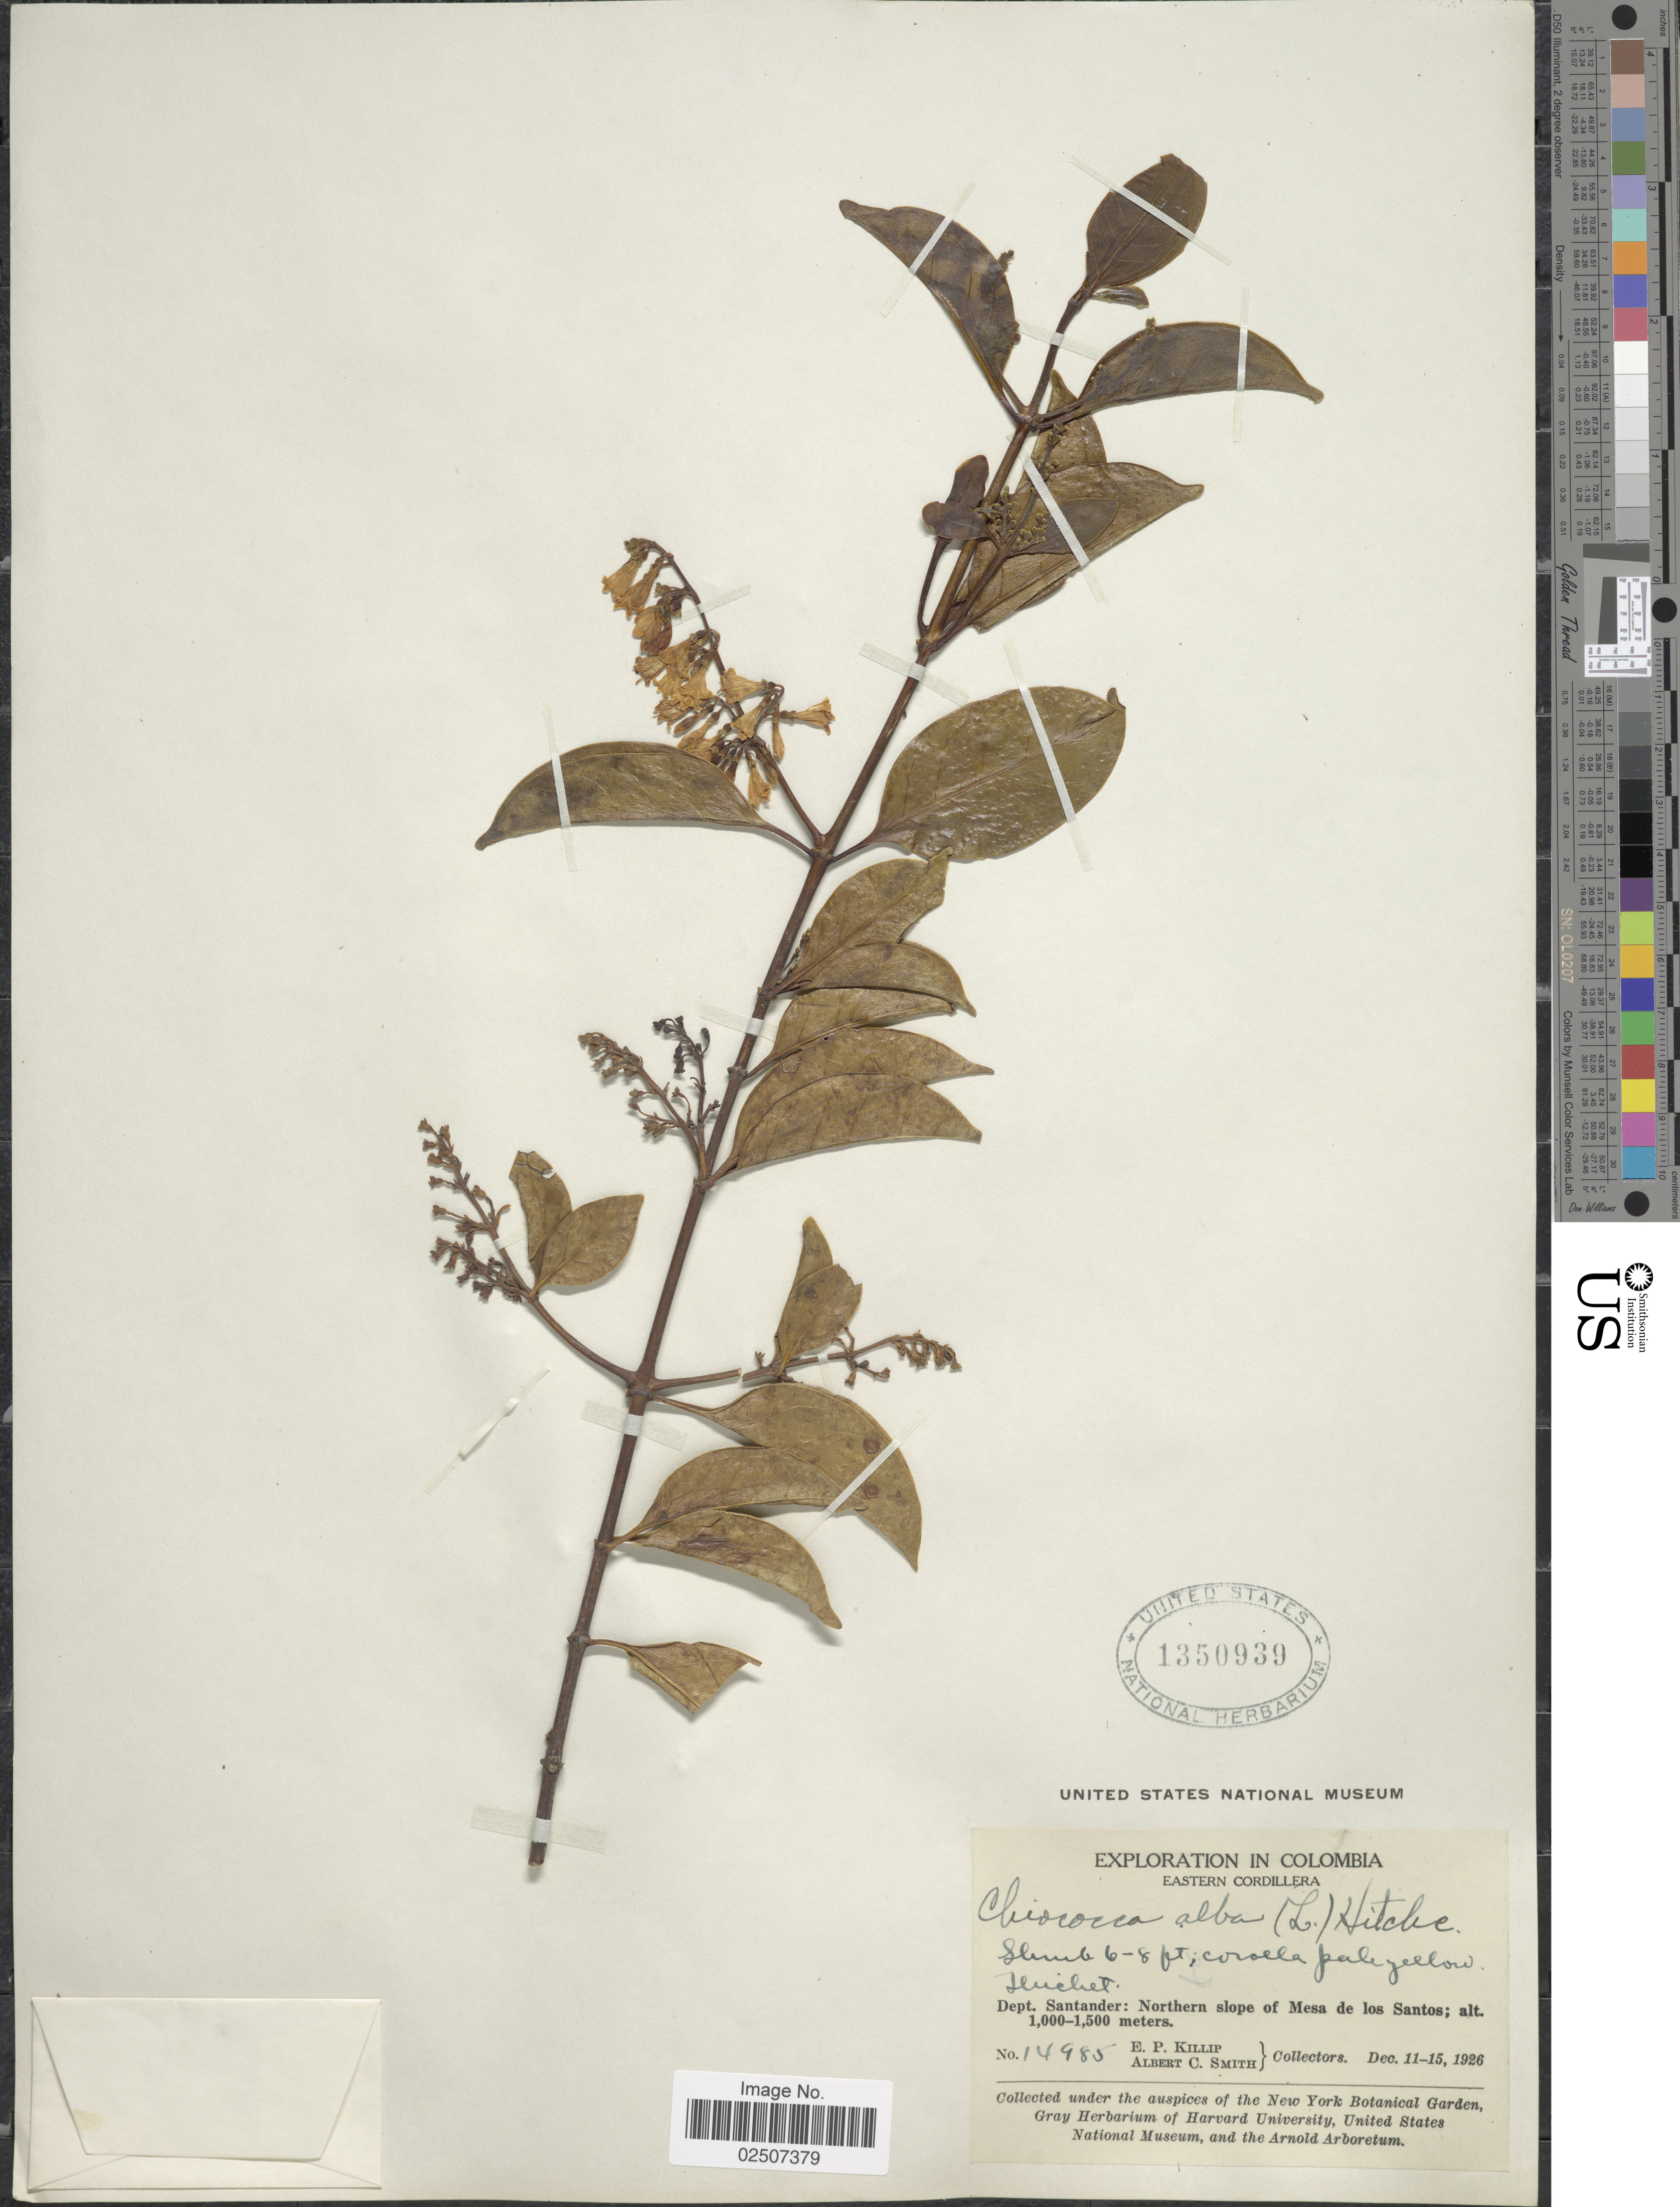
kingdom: Plantae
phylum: Tracheophyta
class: Magnoliopsida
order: Gentianales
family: Rubiaceae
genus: Chiococca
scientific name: Chiococca alba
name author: (L.) Hitchc.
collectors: E. P. Killip & A. C. Smith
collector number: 14985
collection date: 1926-12-11/1926-12-15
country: Colombia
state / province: Santander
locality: Eastern Cordillera. Dept. Santander: Northern slope of Mesa de los Santos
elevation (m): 1000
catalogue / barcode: US 1350939